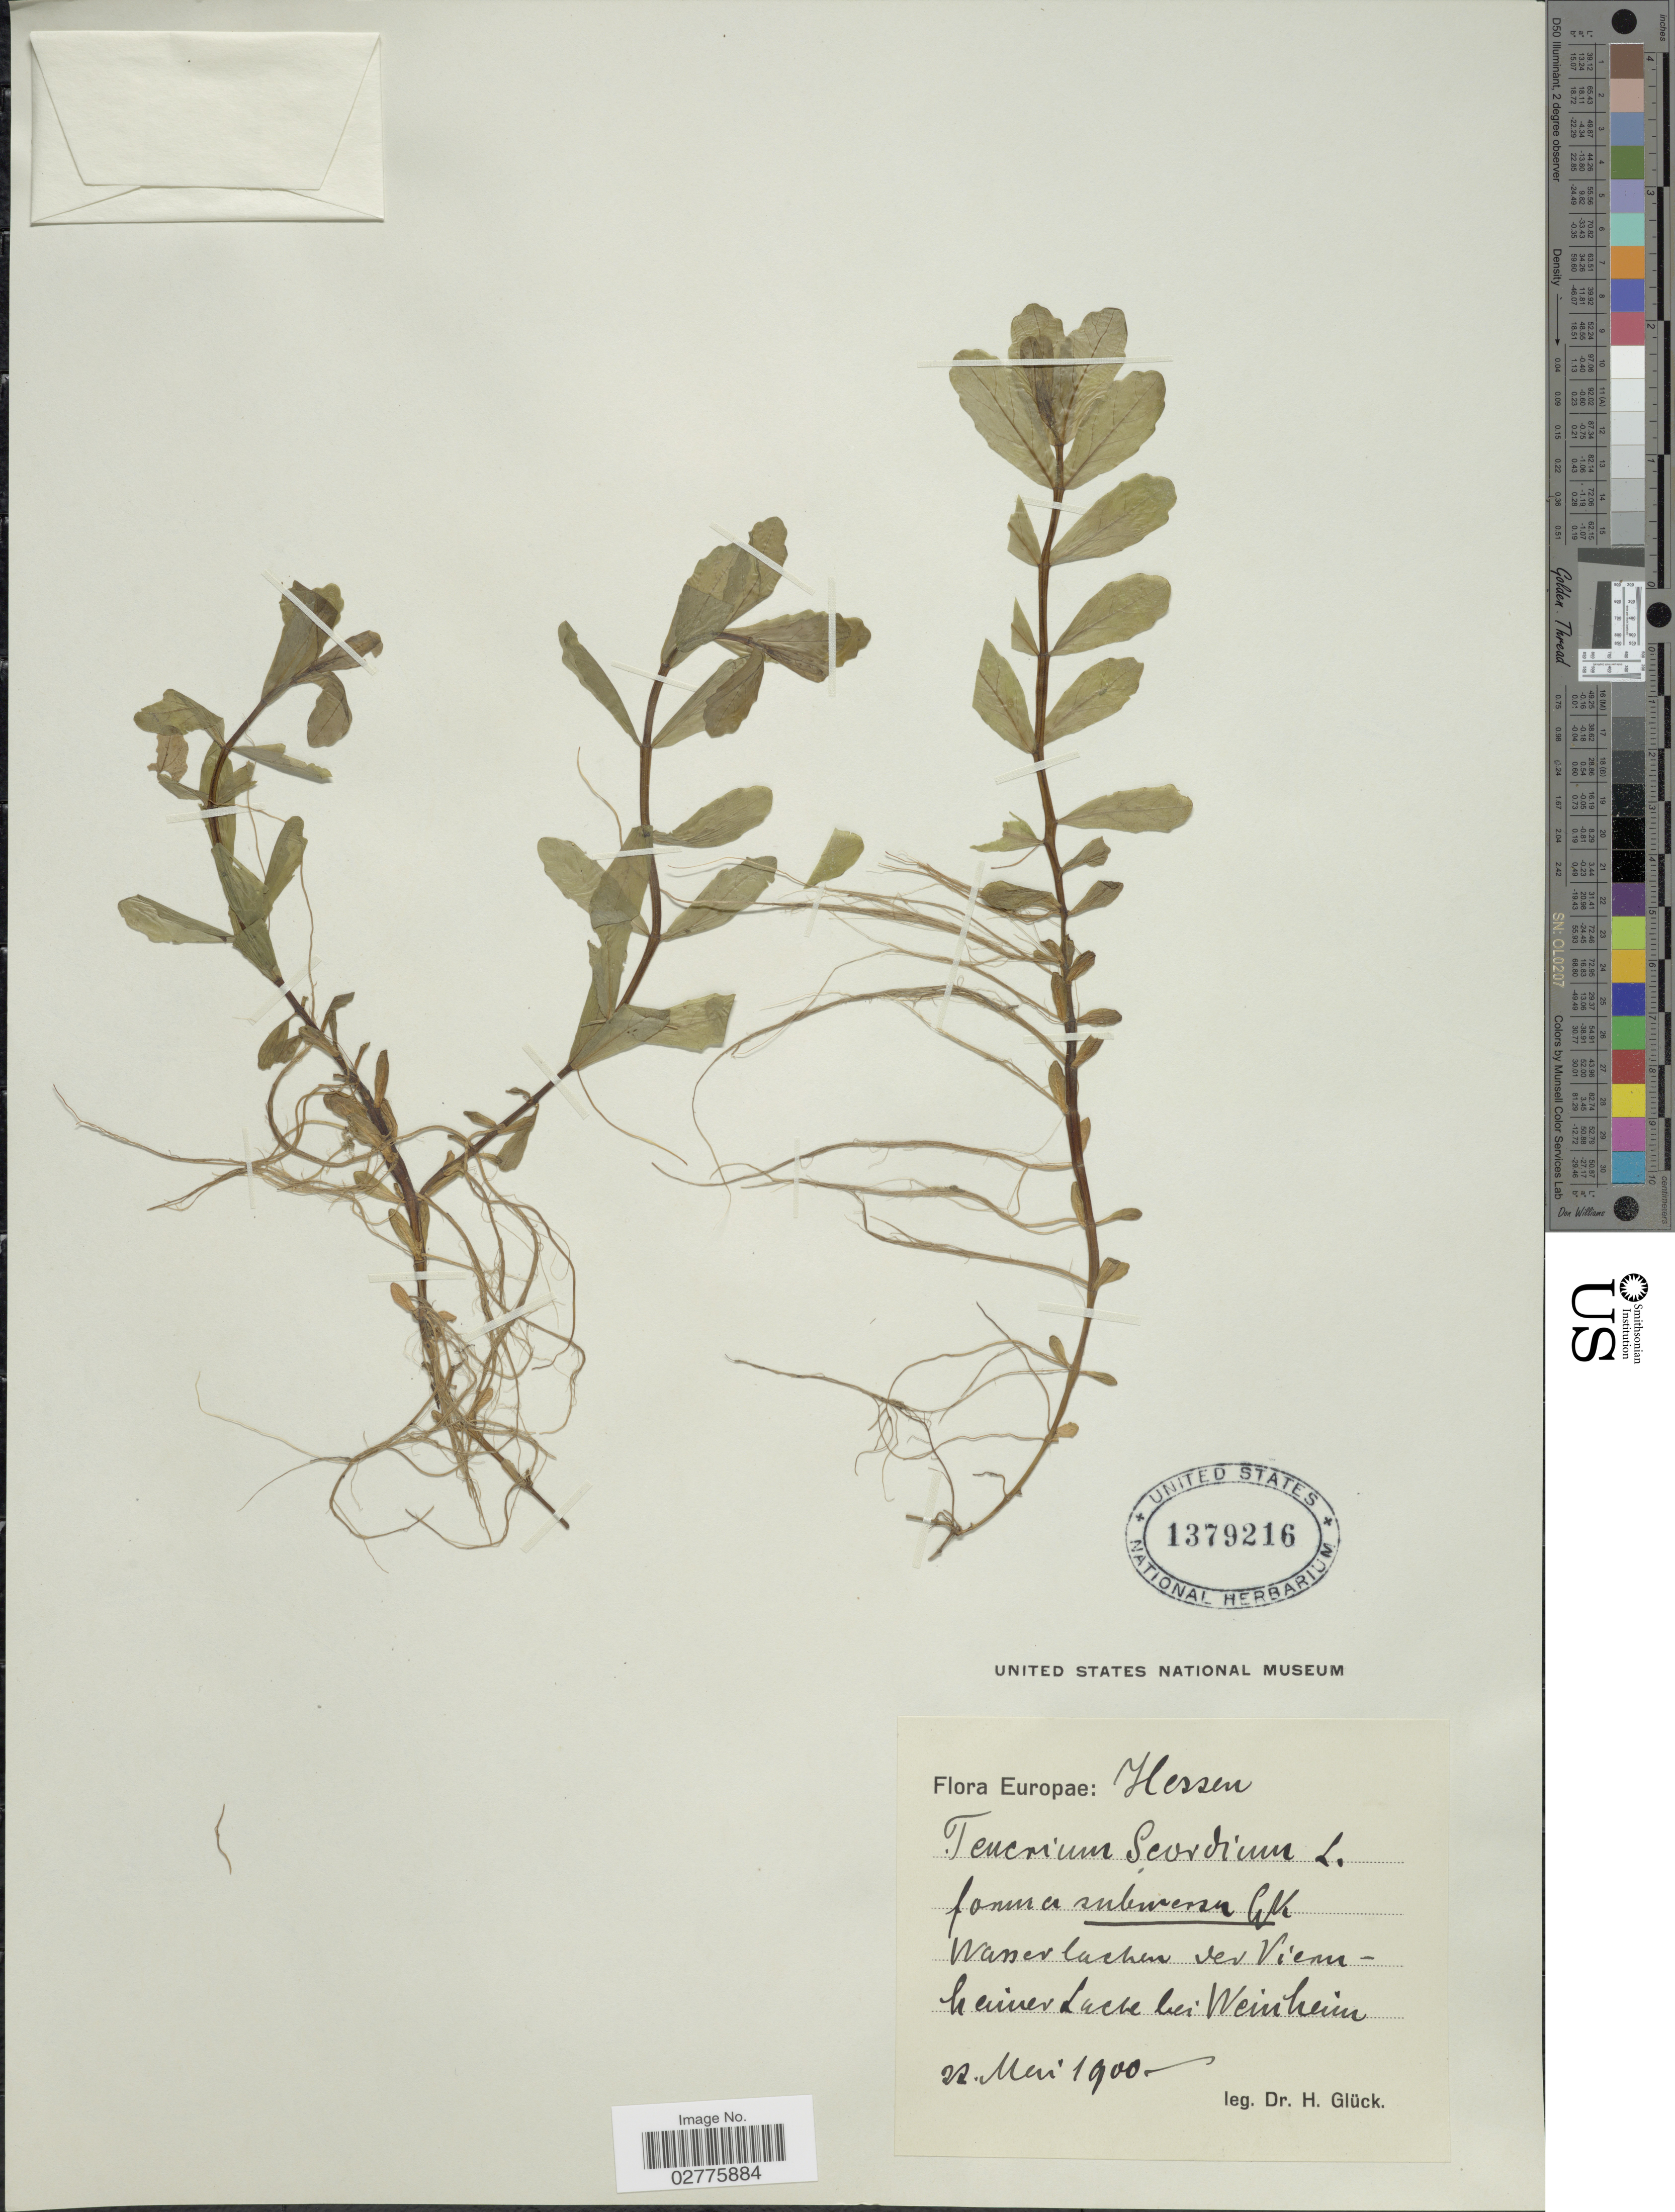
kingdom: Plantae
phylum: Tracheophyta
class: Magnoliopsida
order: Lamiales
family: Lamiaceae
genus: Teucrium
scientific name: Teucrium scordium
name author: L.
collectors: H. Glück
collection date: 1900-05-22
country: Germany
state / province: Hesse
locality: Wasserlachen bei Vienn-heienn lache bei Weinheim.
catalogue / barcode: US 1379216